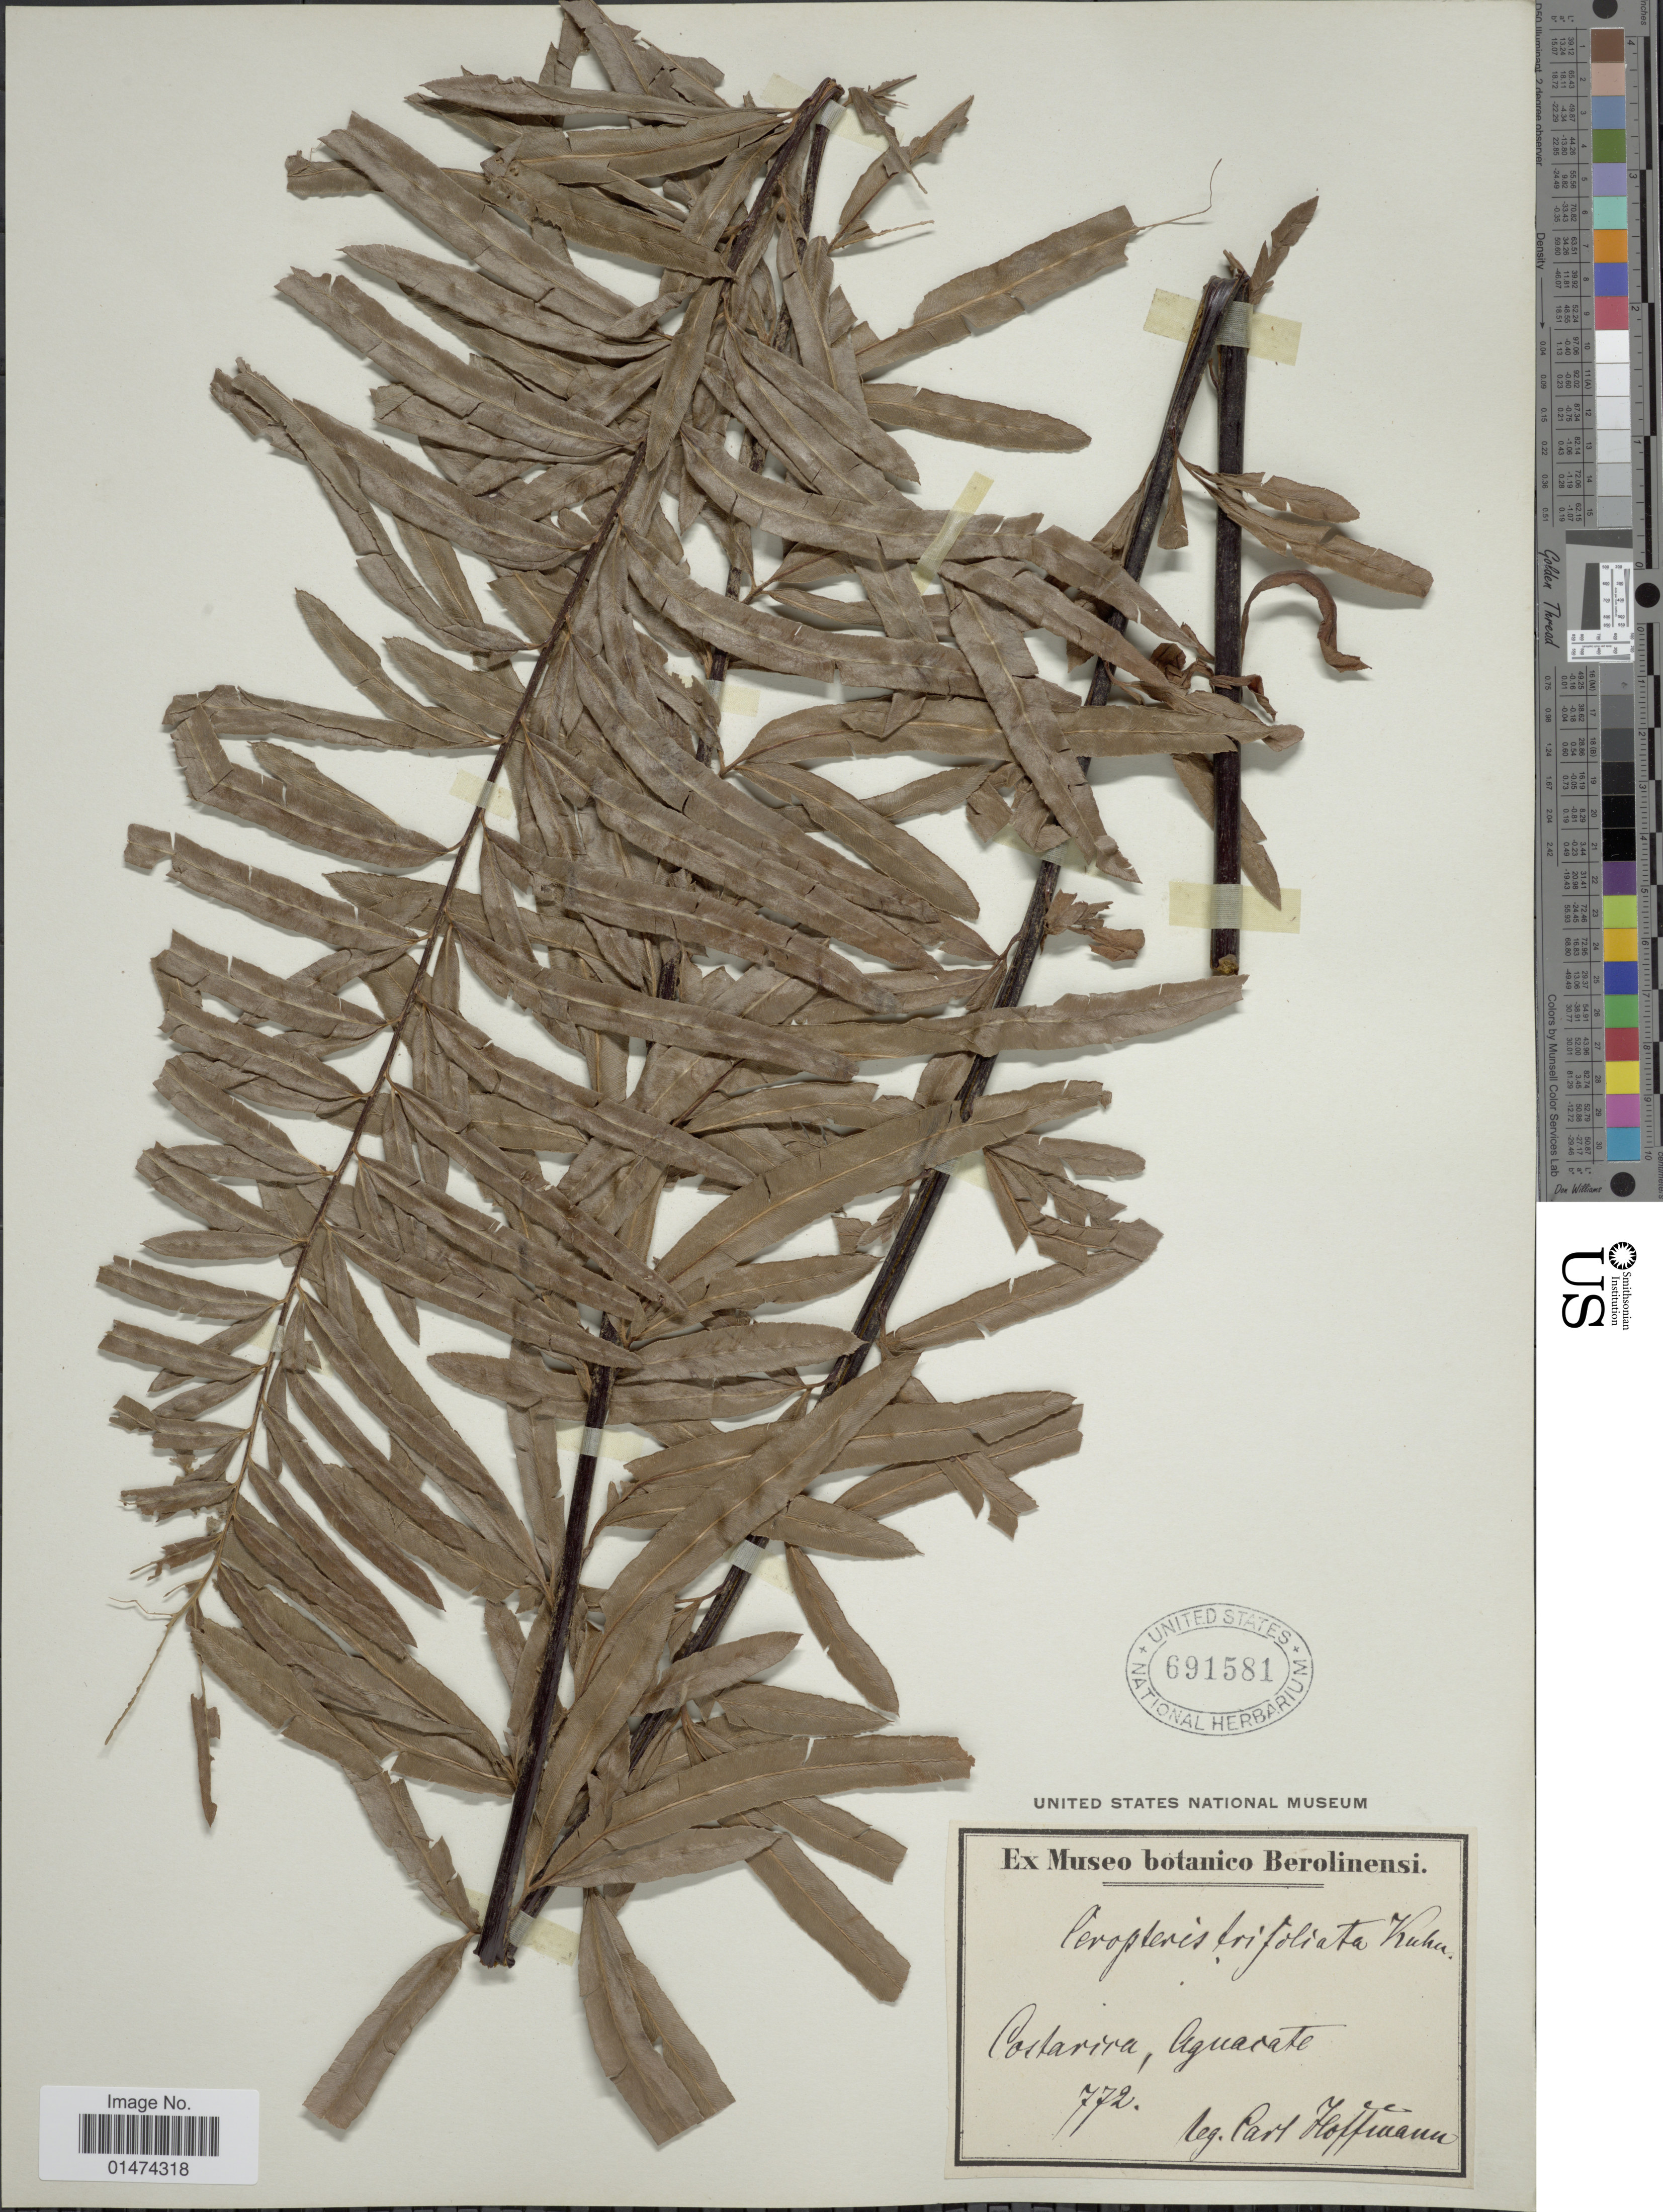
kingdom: Plantae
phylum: Tracheophyta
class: Polypodiopsida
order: Polypodiales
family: Pteridaceae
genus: Pityrogramma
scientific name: Pityrogramma trifoliata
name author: (L.) R.M. Tryon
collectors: C. Hoffmann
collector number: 772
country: Costa Rica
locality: Aguacate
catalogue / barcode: US 691581